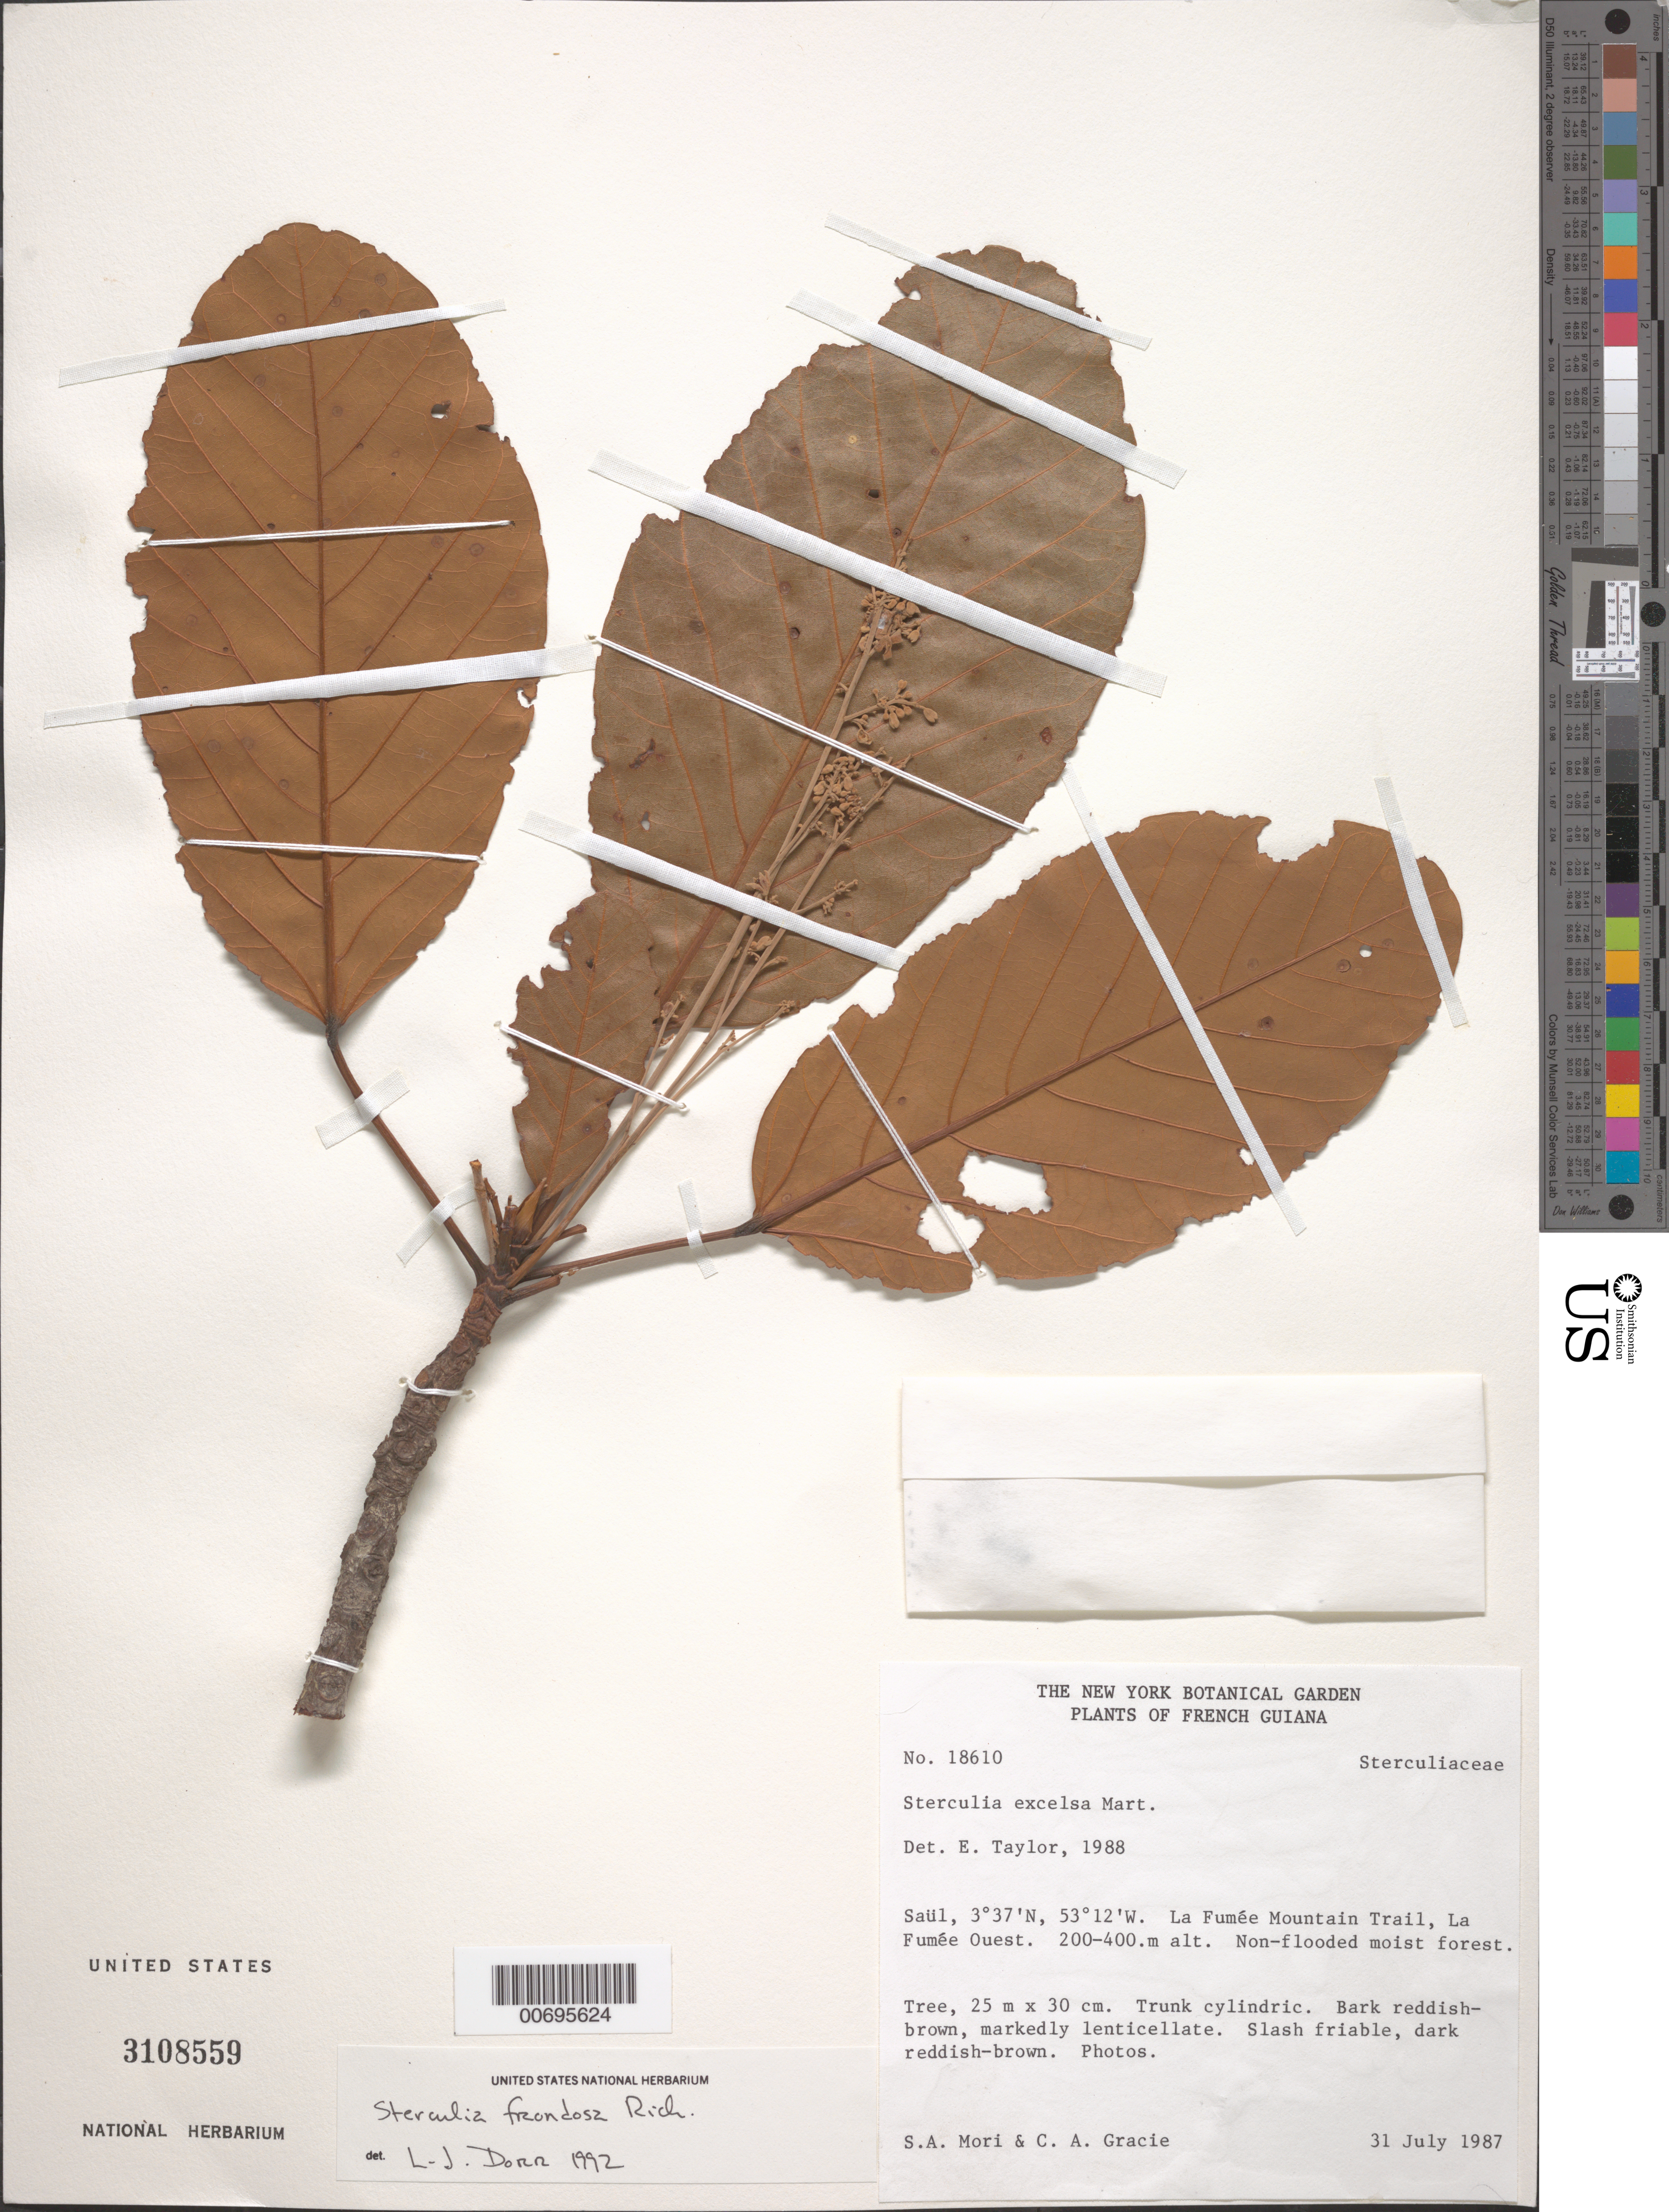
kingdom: Plantae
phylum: Tracheophyta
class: Magnoliopsida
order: Malvales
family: Malvaceae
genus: Sterculia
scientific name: Sterculia frondosa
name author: Rich.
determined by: Dorr, L. J., (BOT), Smithsonian Institution - National Museum of Natural History (UNITED STATES)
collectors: S. Mori & C. A. Gracie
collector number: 18610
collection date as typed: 31-Jul-87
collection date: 1987-07-31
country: French Guiana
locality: Saül, La Fumée Mountain Trail La Fumée Ouest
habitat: Non-flooded moist forest.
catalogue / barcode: US 3108559